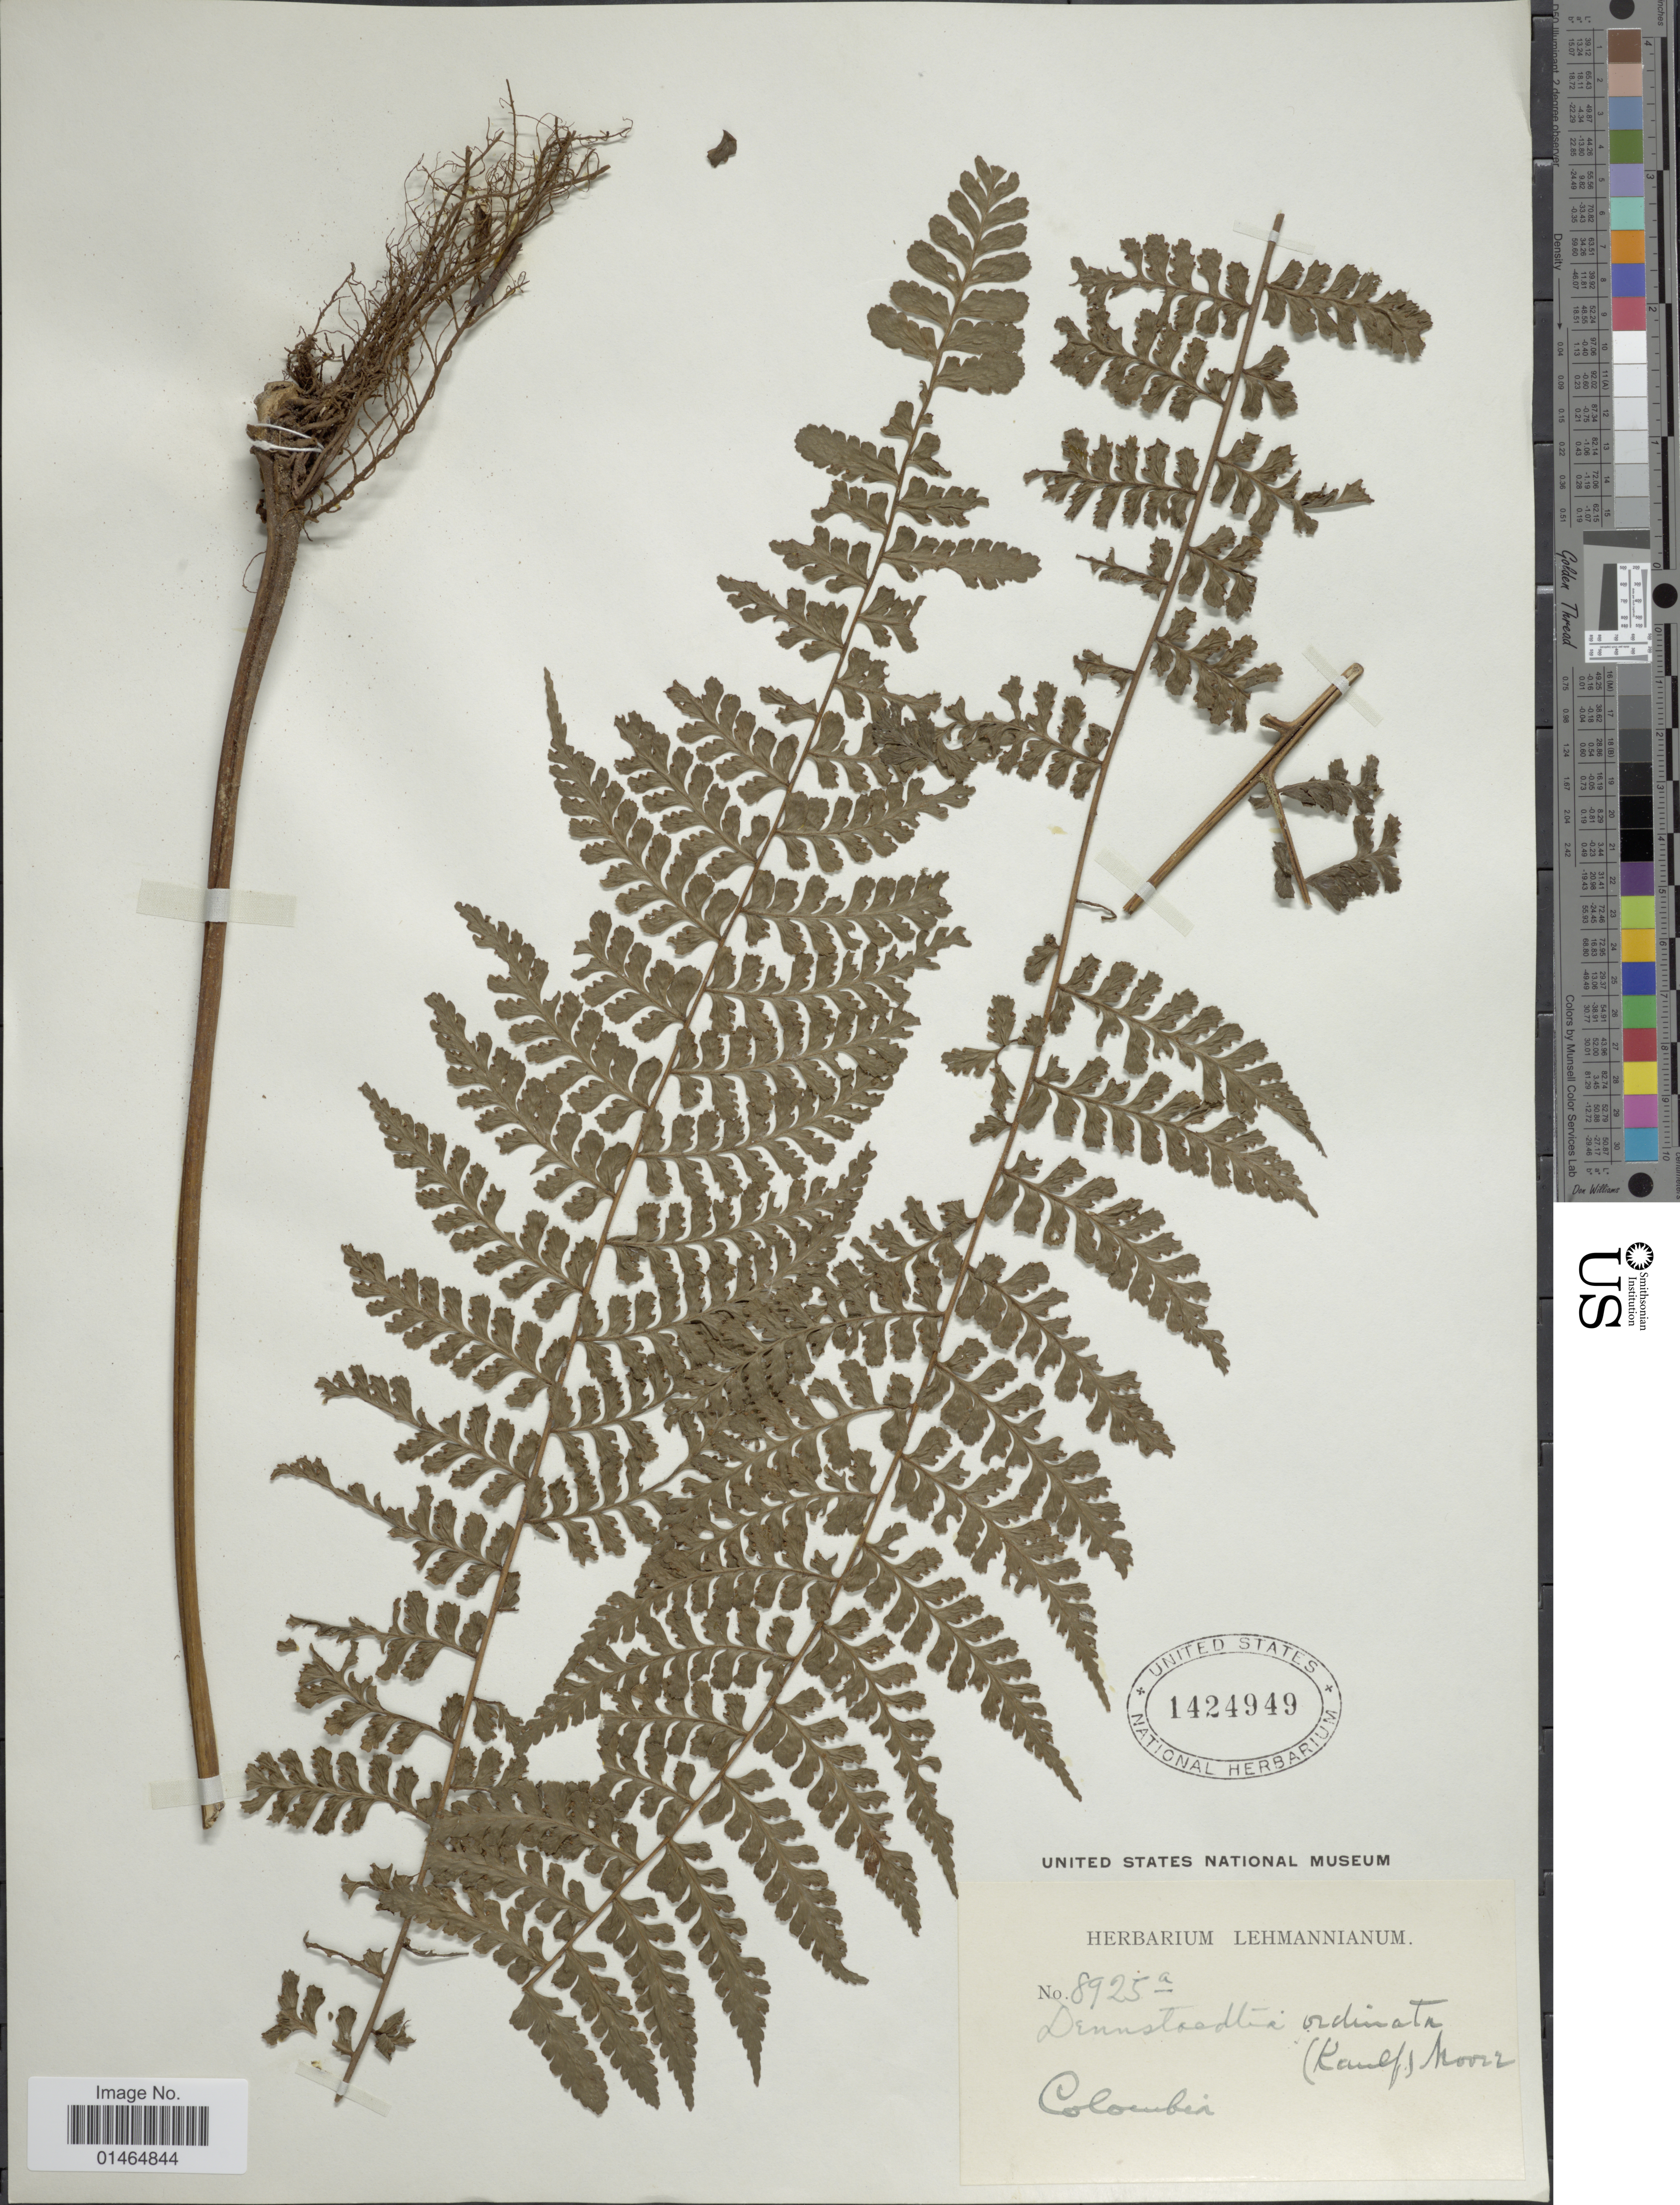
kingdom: Plantae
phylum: Tracheophyta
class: Polypodiopsida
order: Polypodiales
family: Dennstaedtiaceae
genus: Dennstaedtia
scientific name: Dennstaedtia obtusifolia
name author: (Willd.) T. Moore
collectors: ex herb. Lehmannianum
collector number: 8925a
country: Colombia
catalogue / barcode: US 1424949